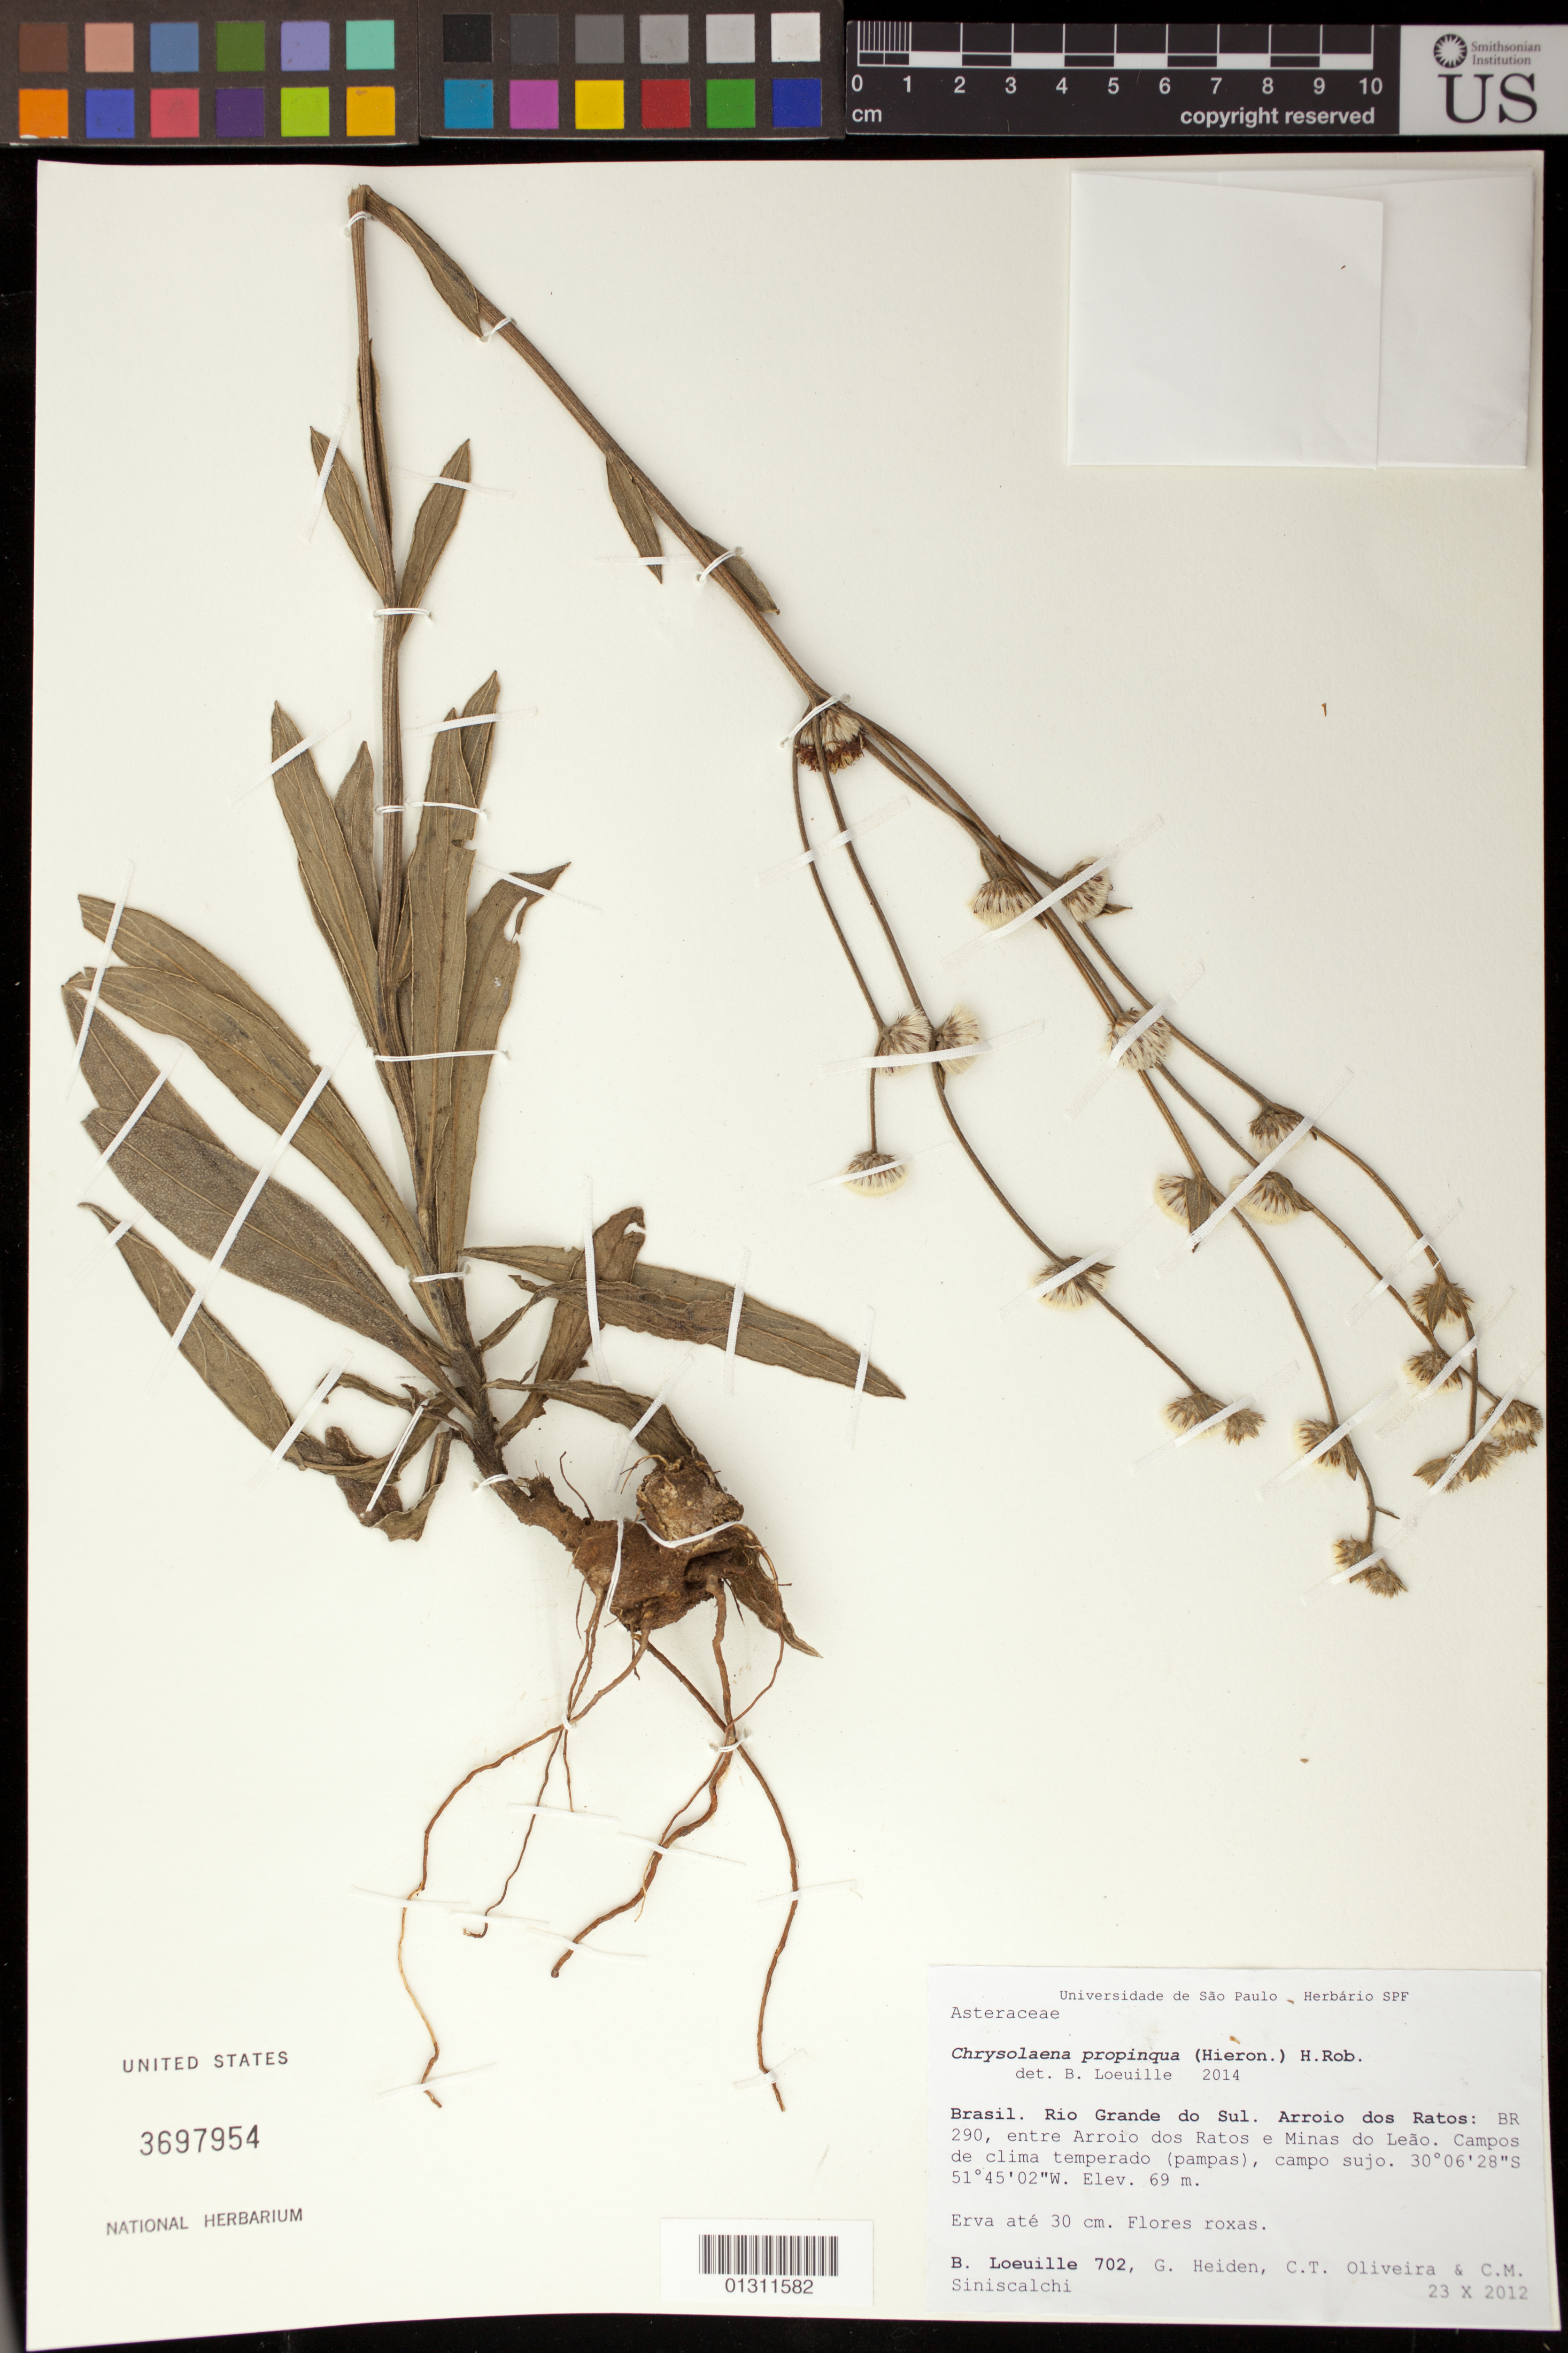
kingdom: Plantae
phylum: Tracheophyta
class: Magnoliopsida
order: Asterales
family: Asteraceae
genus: Chrysolaena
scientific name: Chrysolaena propinqua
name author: (Hieron.) H. Rob.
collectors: B. Loeuille, G. Heiden & C. T. Oliveira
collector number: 702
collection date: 2012-10-23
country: Brazil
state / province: Rio Grande do Sul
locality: Arroio dos Ratos: BR 20, entre Arroio dos Ratos e Minas do Leao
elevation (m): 69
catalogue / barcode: US 3697954